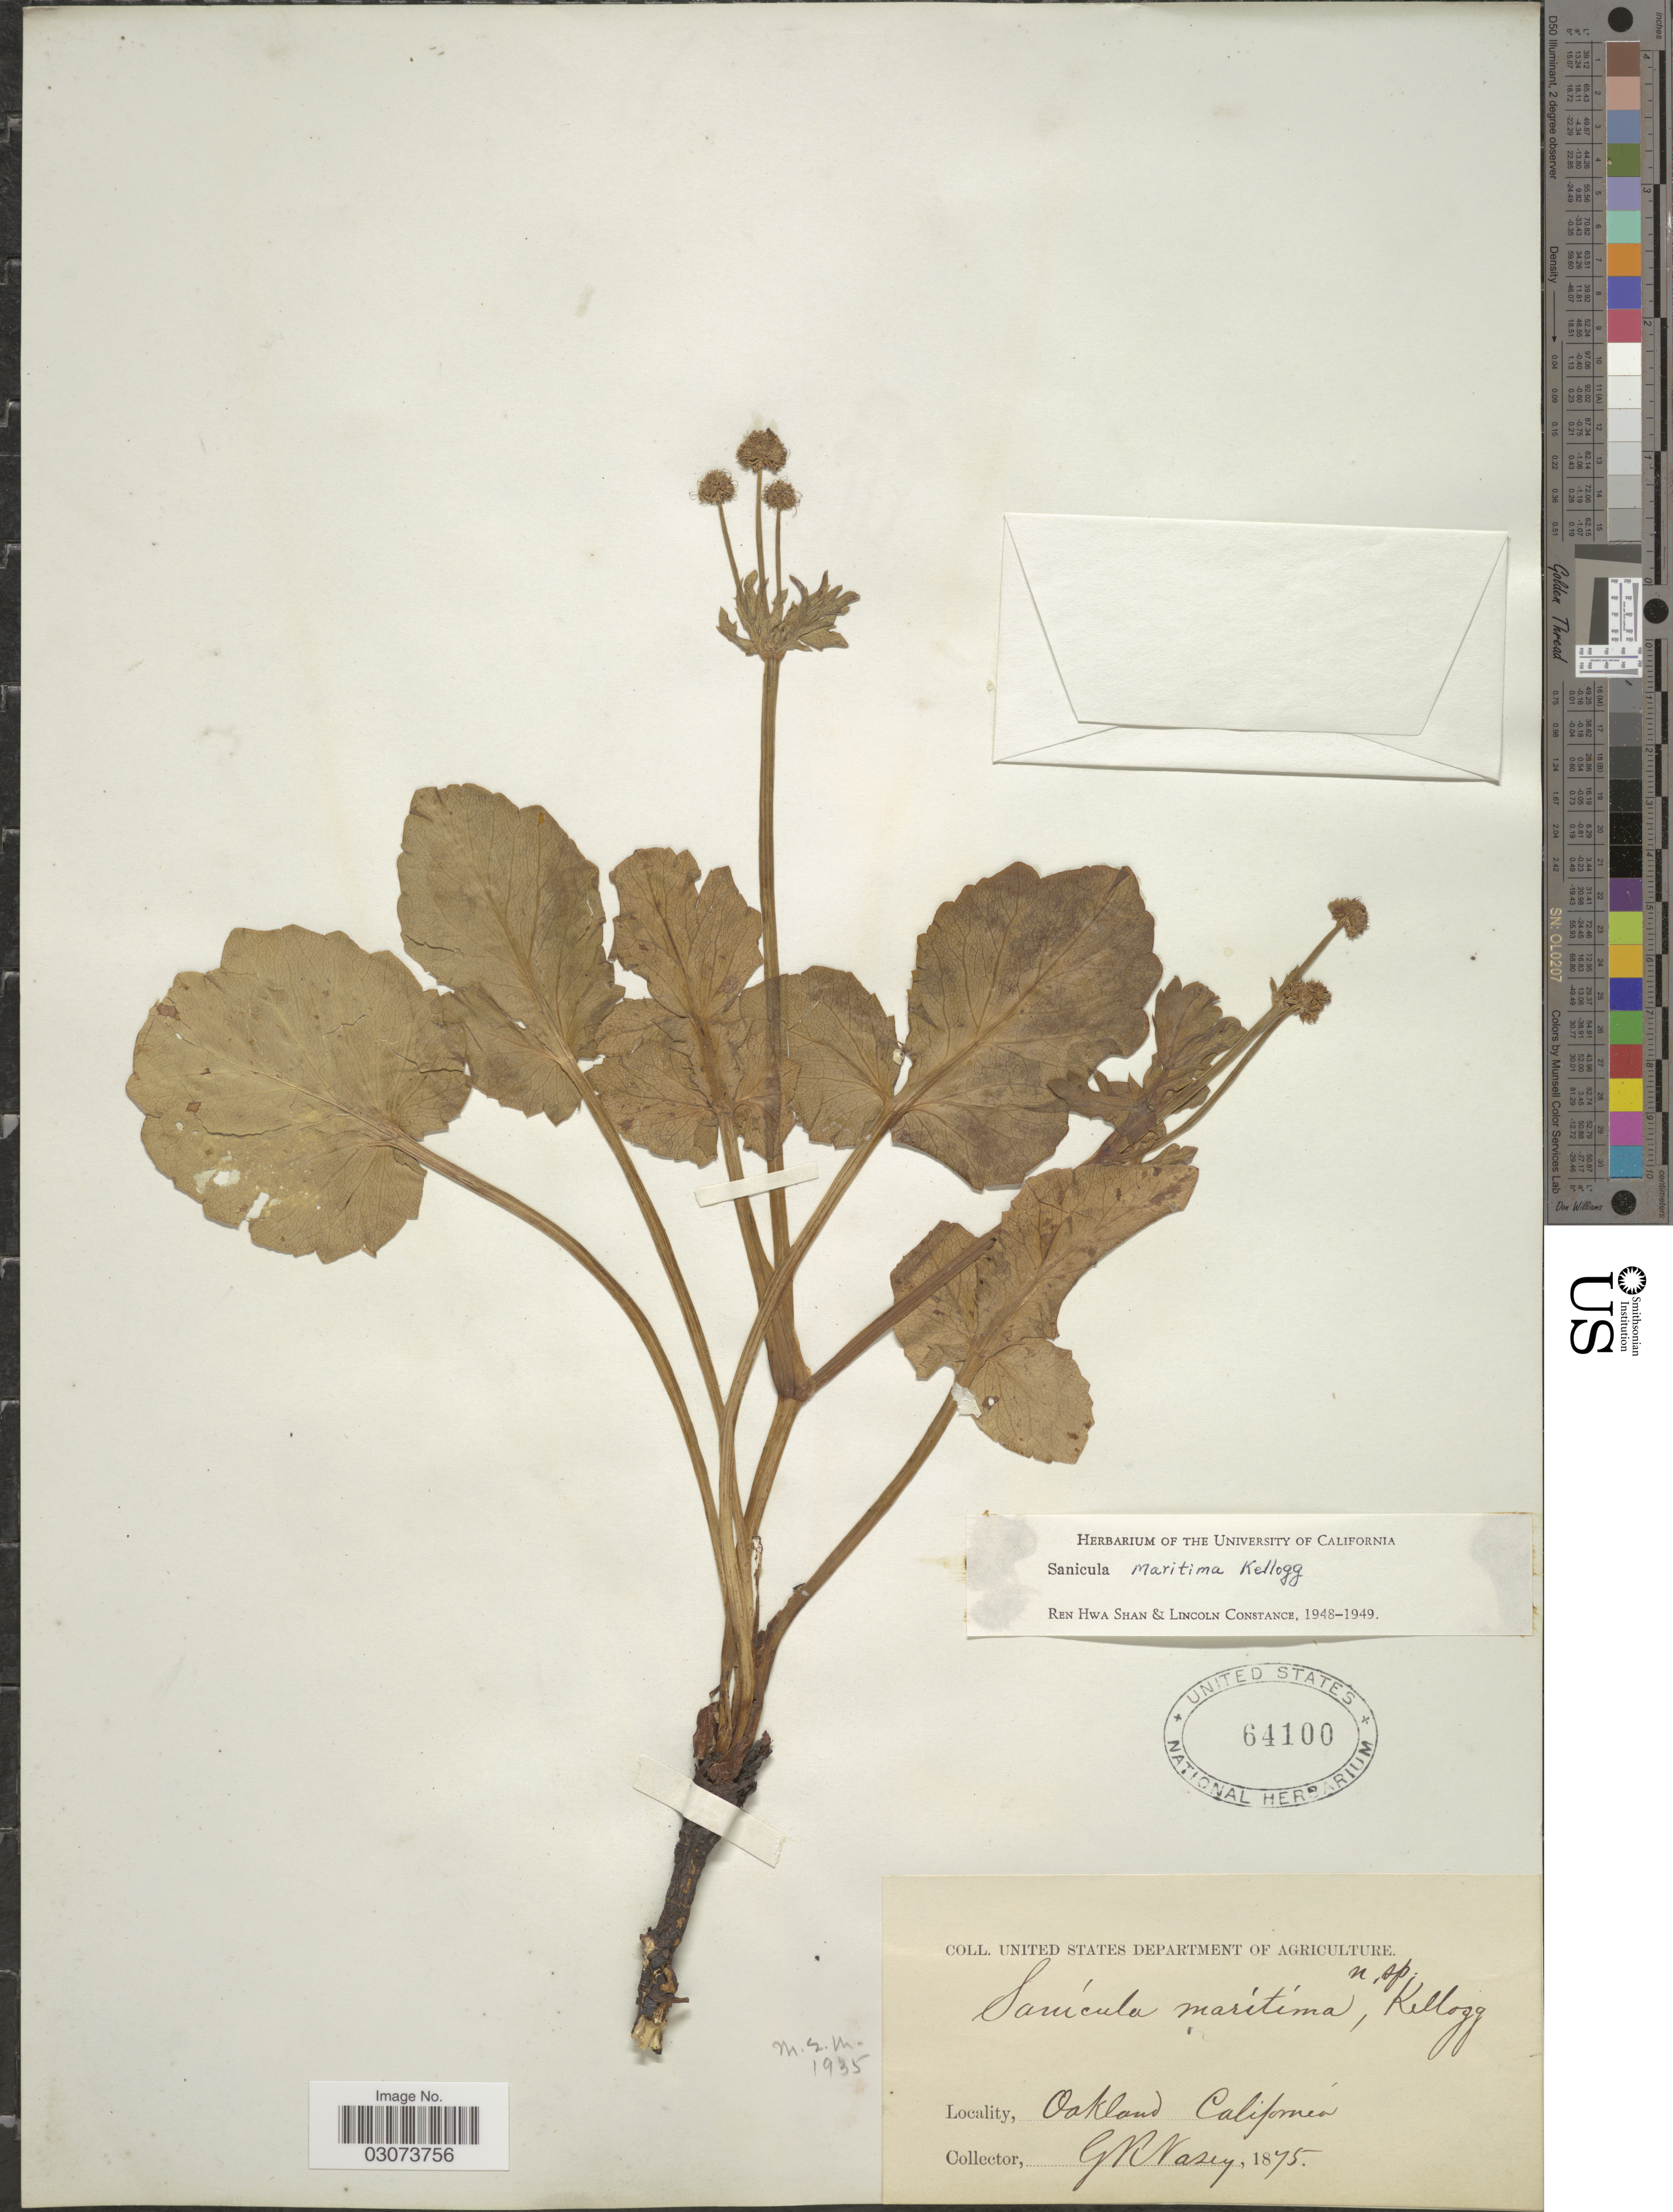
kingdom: Plantae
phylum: Tracheophyta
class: Magnoliopsida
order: Apiales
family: Apiaceae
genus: Sanicula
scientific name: Sanicula maritima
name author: Kellogg ex S. Watson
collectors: G. R. Vasey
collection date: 1875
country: United States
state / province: California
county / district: Alameda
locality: Oakland.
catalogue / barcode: US 64100